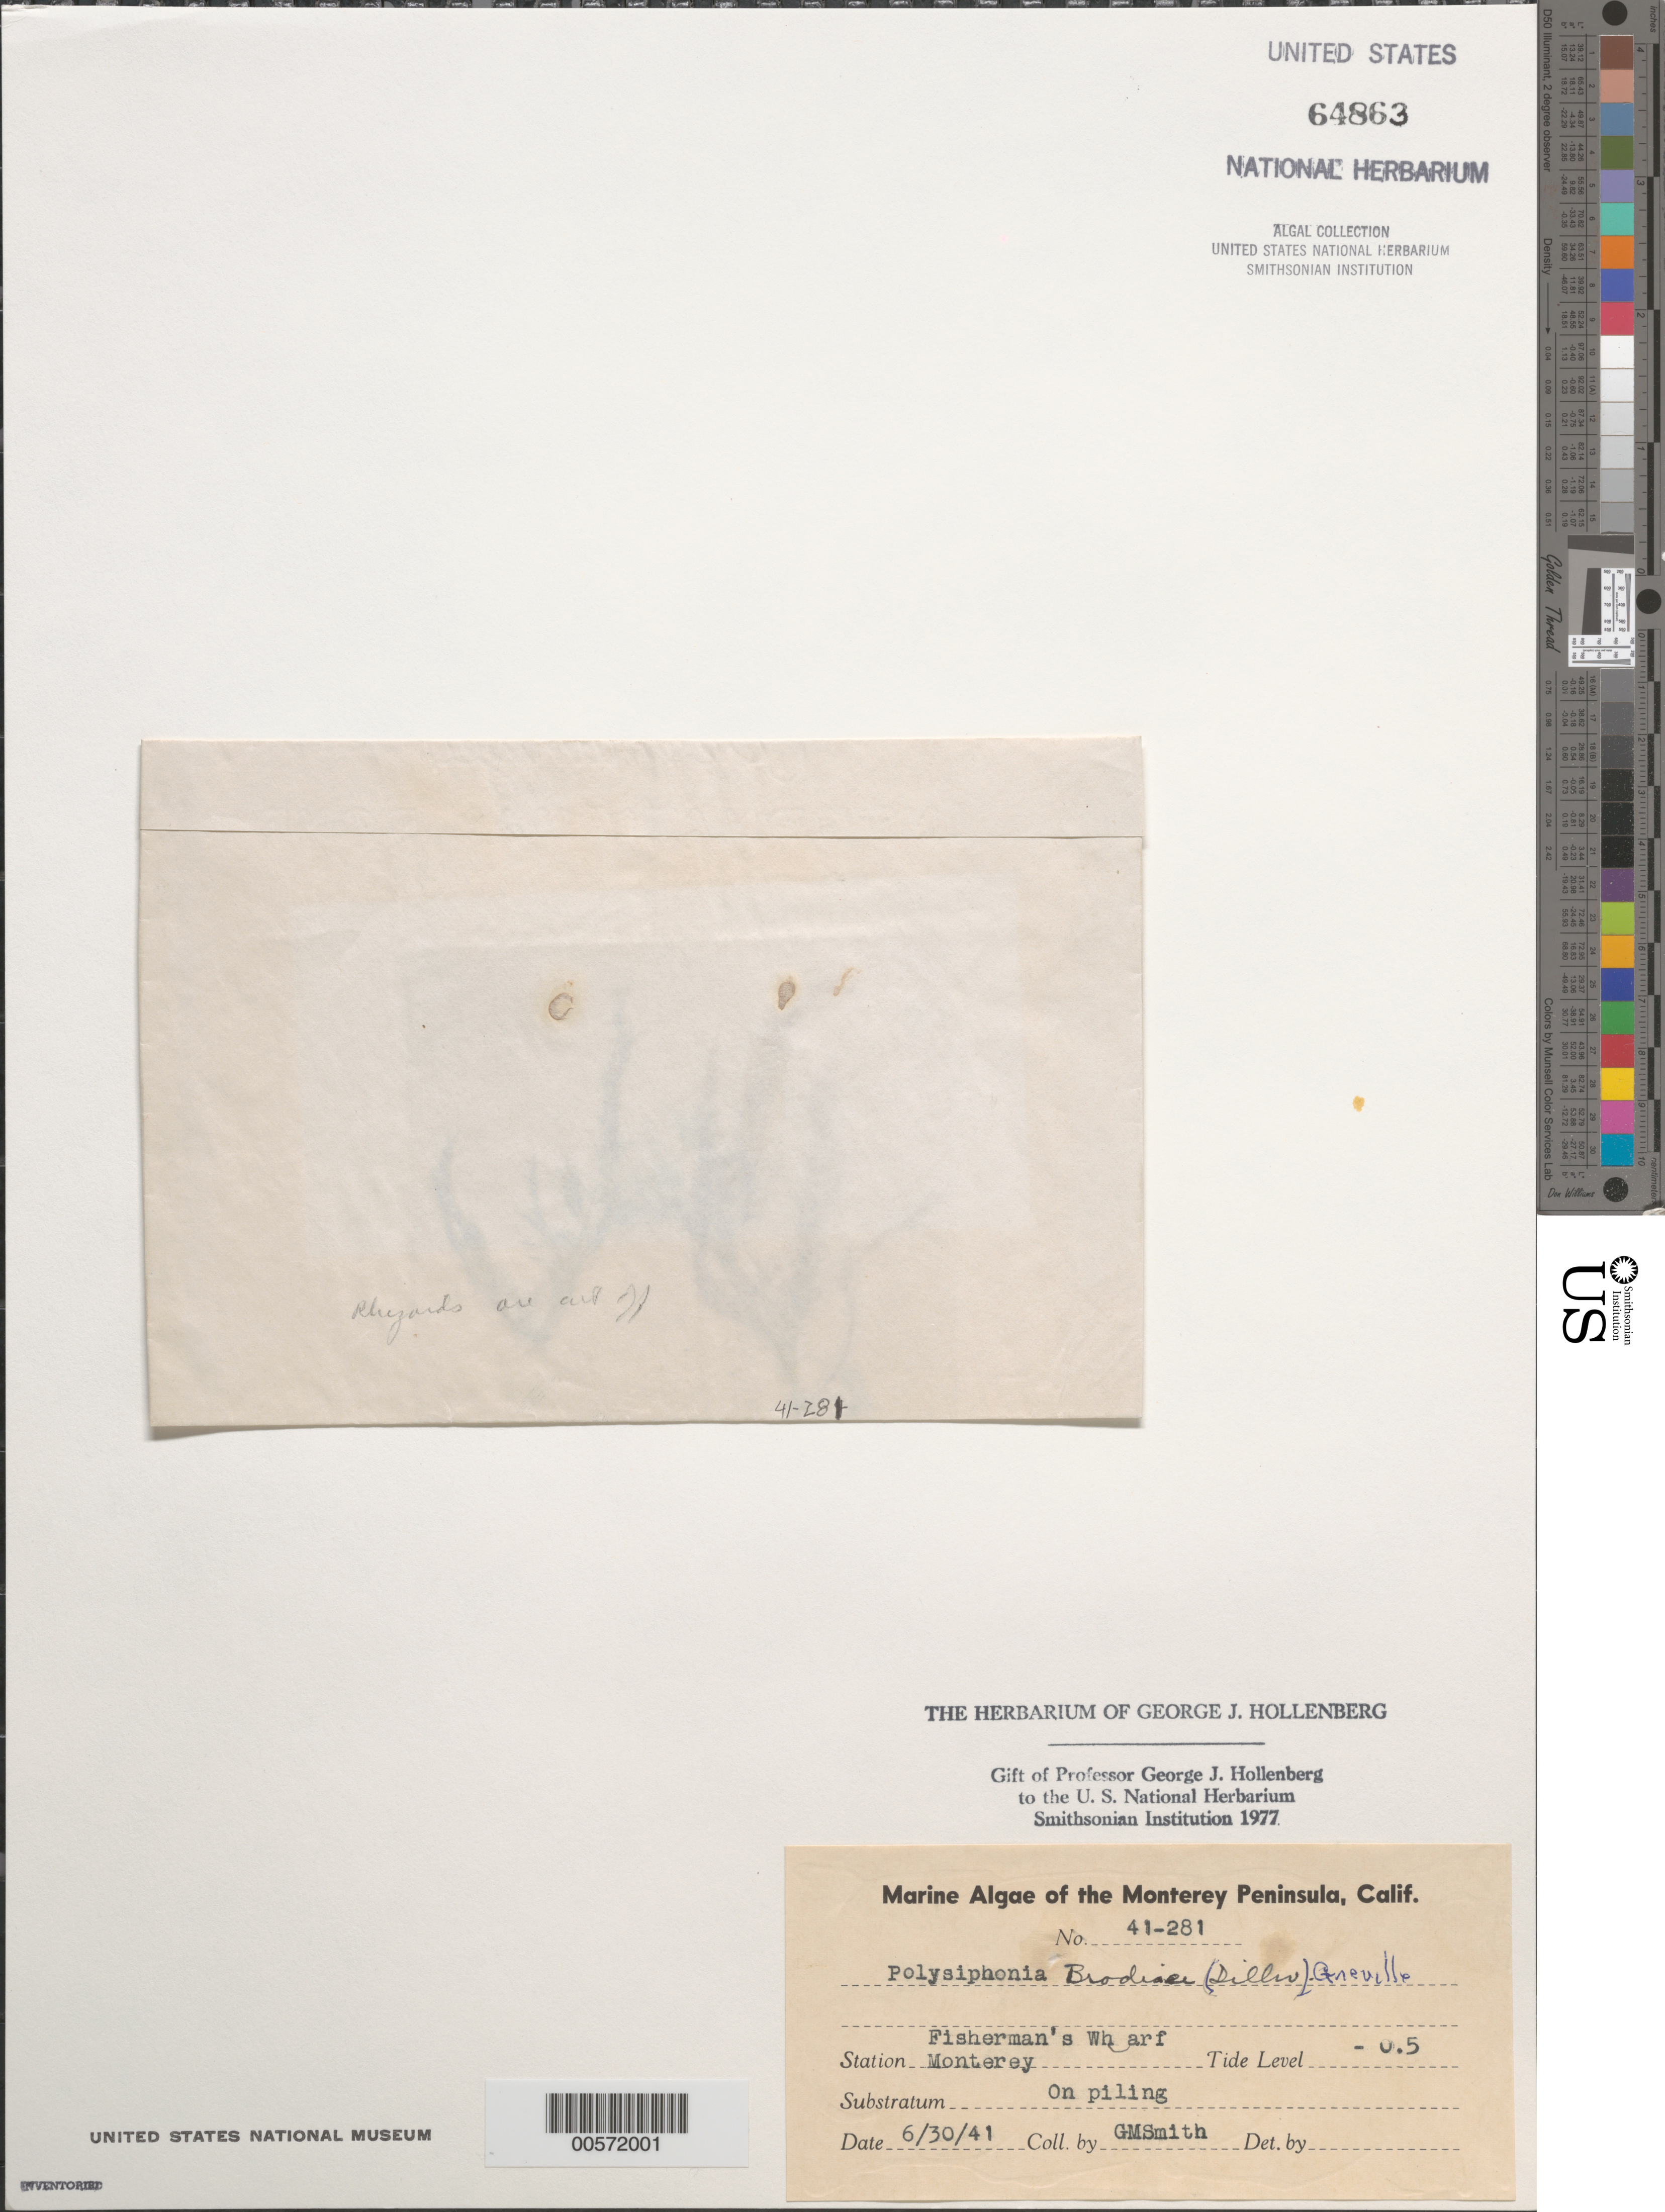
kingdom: Plantae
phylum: Rhodophyta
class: Florideophyceae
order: Ceramiales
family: Rhodomelaceae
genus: Polysiphonia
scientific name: Polysiphonia subulata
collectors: G. M. Smith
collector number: Gms 41-281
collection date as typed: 30 Jun 1941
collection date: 1941-06-30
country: United States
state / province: California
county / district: Monterey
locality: Monterey, Fisherman's Wharf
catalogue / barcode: US 64863